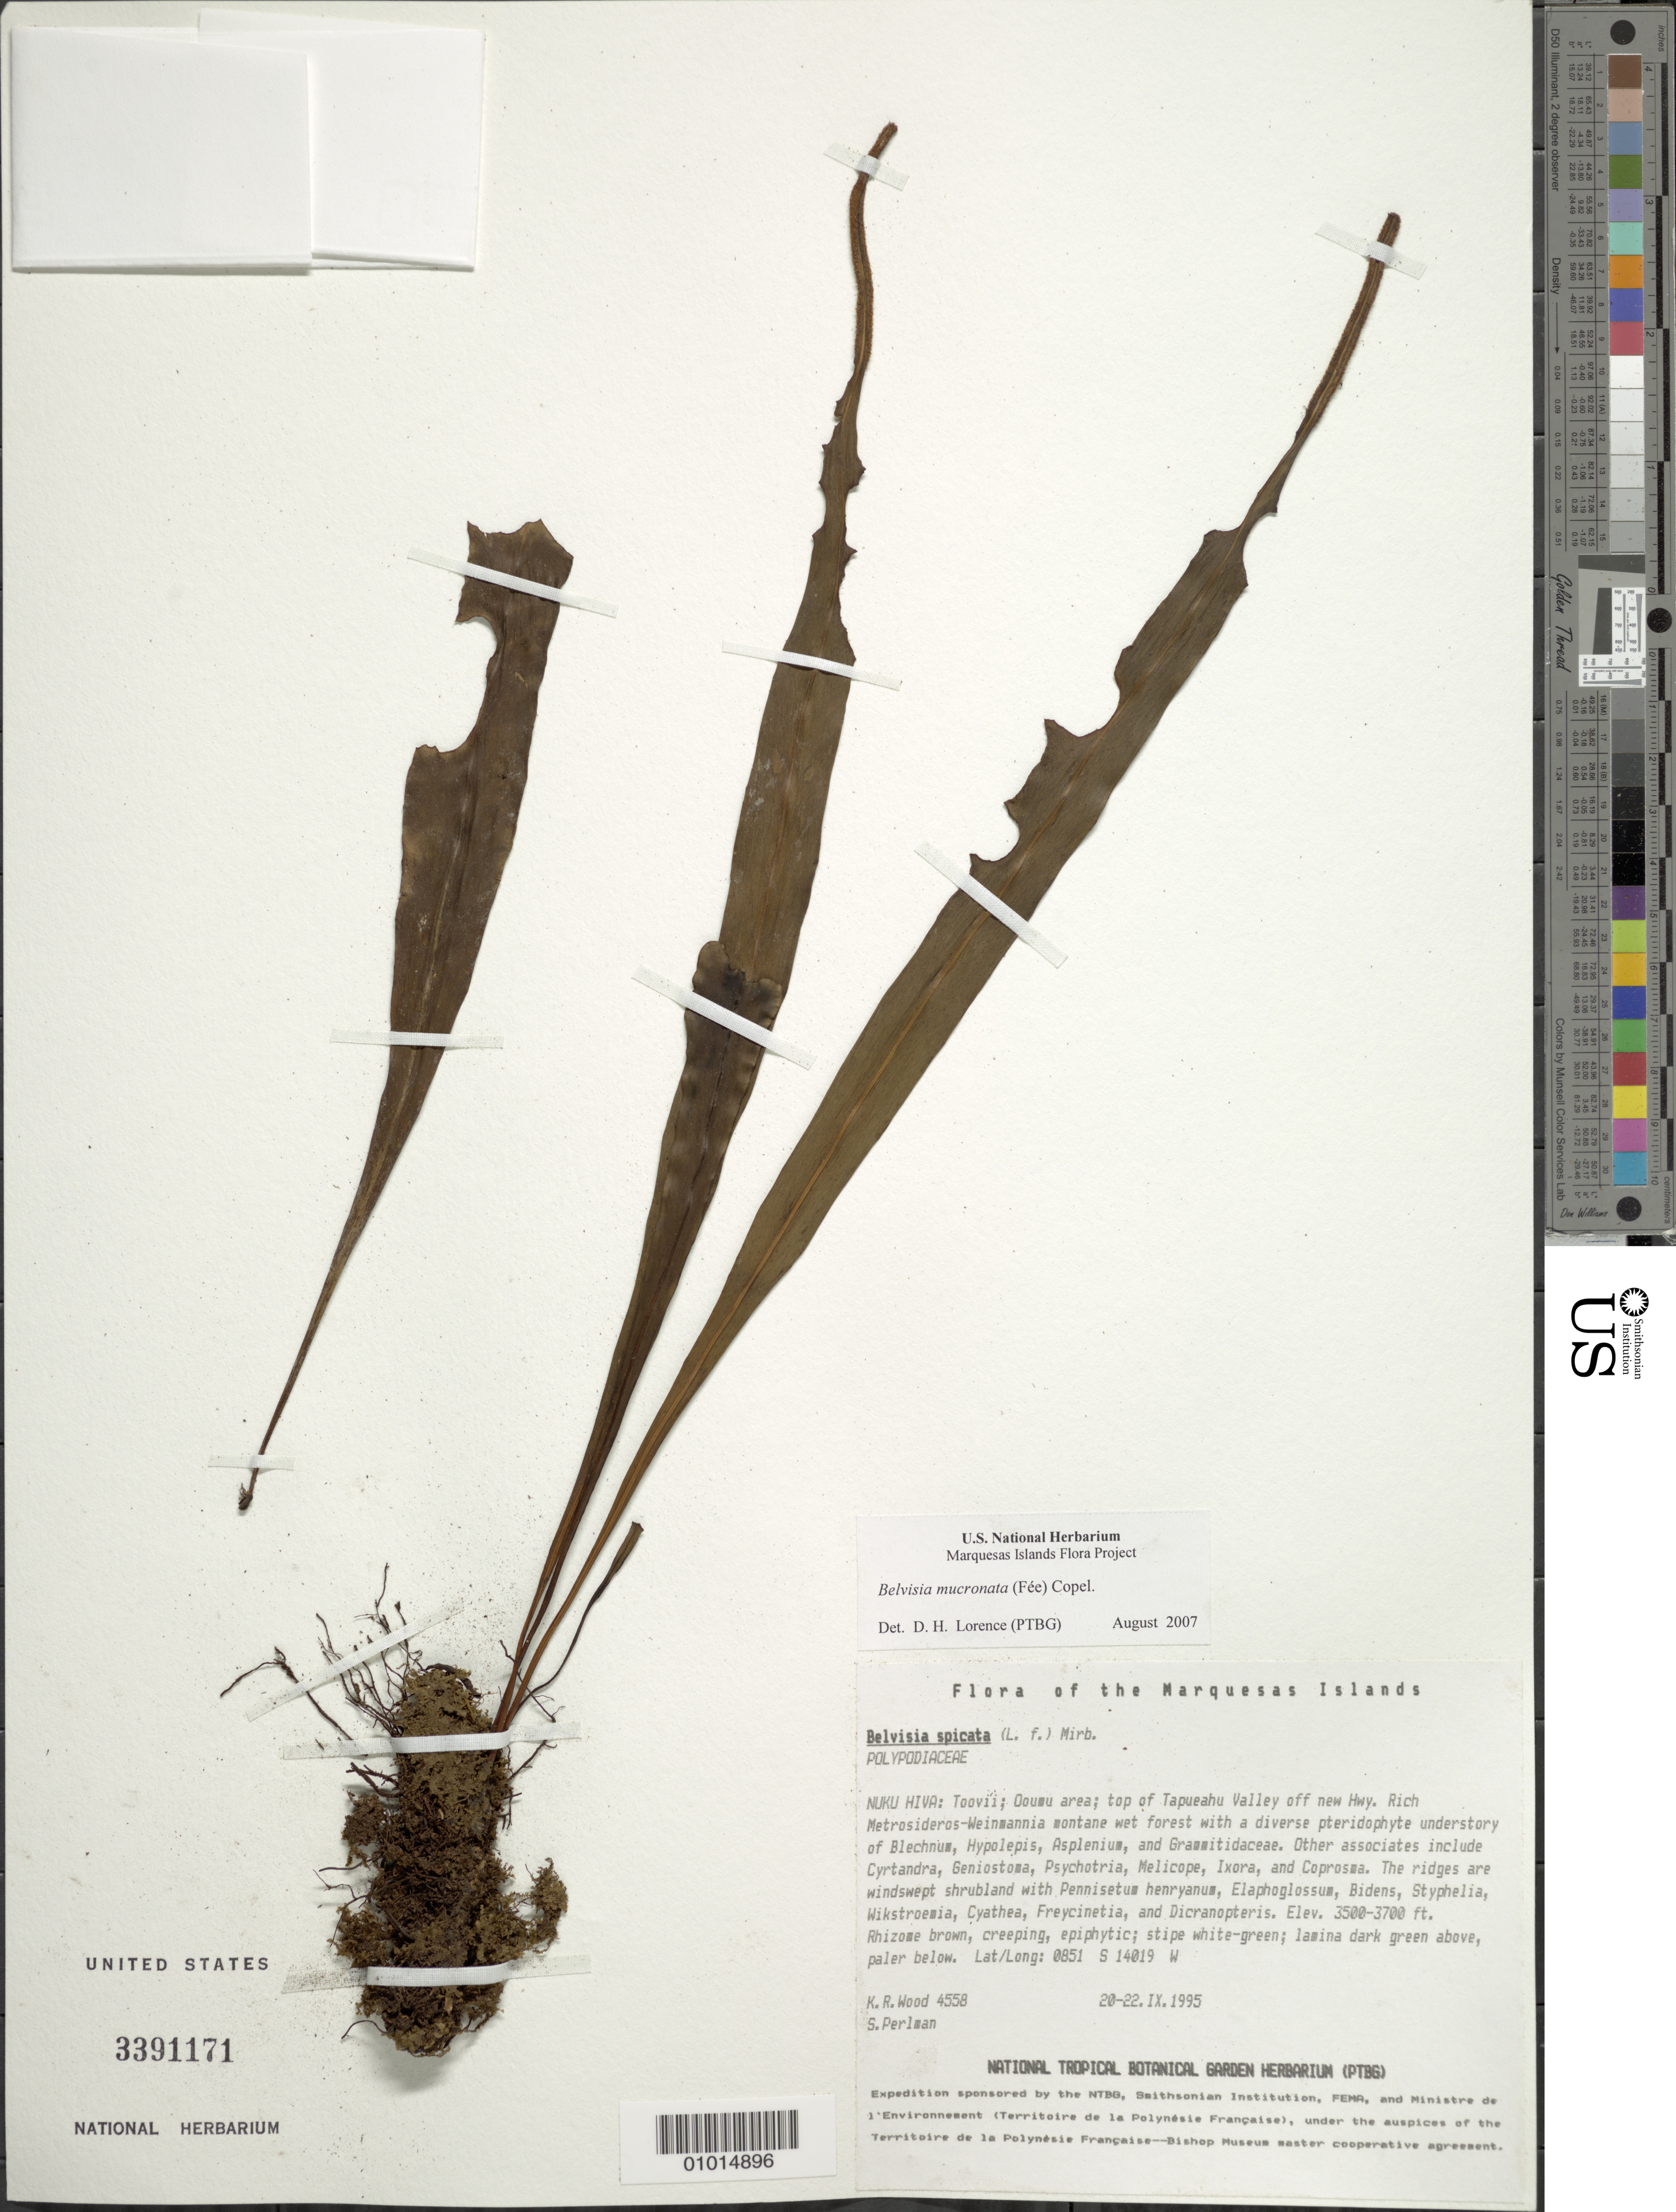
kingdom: Plantae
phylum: Tracheophyta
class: Polypodiopsida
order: Polypodiales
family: Polypodiaceae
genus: Lepisorus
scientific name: Lepisorus mucronatus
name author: (Fée) Li S. Wang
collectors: K. R. Wood & S. P. Perlman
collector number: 4558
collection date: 1995-09-20/1995-09-22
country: French Polynesia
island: Nuku Hiva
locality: Toovii, Ooumu area, top of Tapueahu Valley off new hwy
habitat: Rich Metrosideros - Weinmannia montane wet forest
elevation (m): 1067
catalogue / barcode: US 3391171